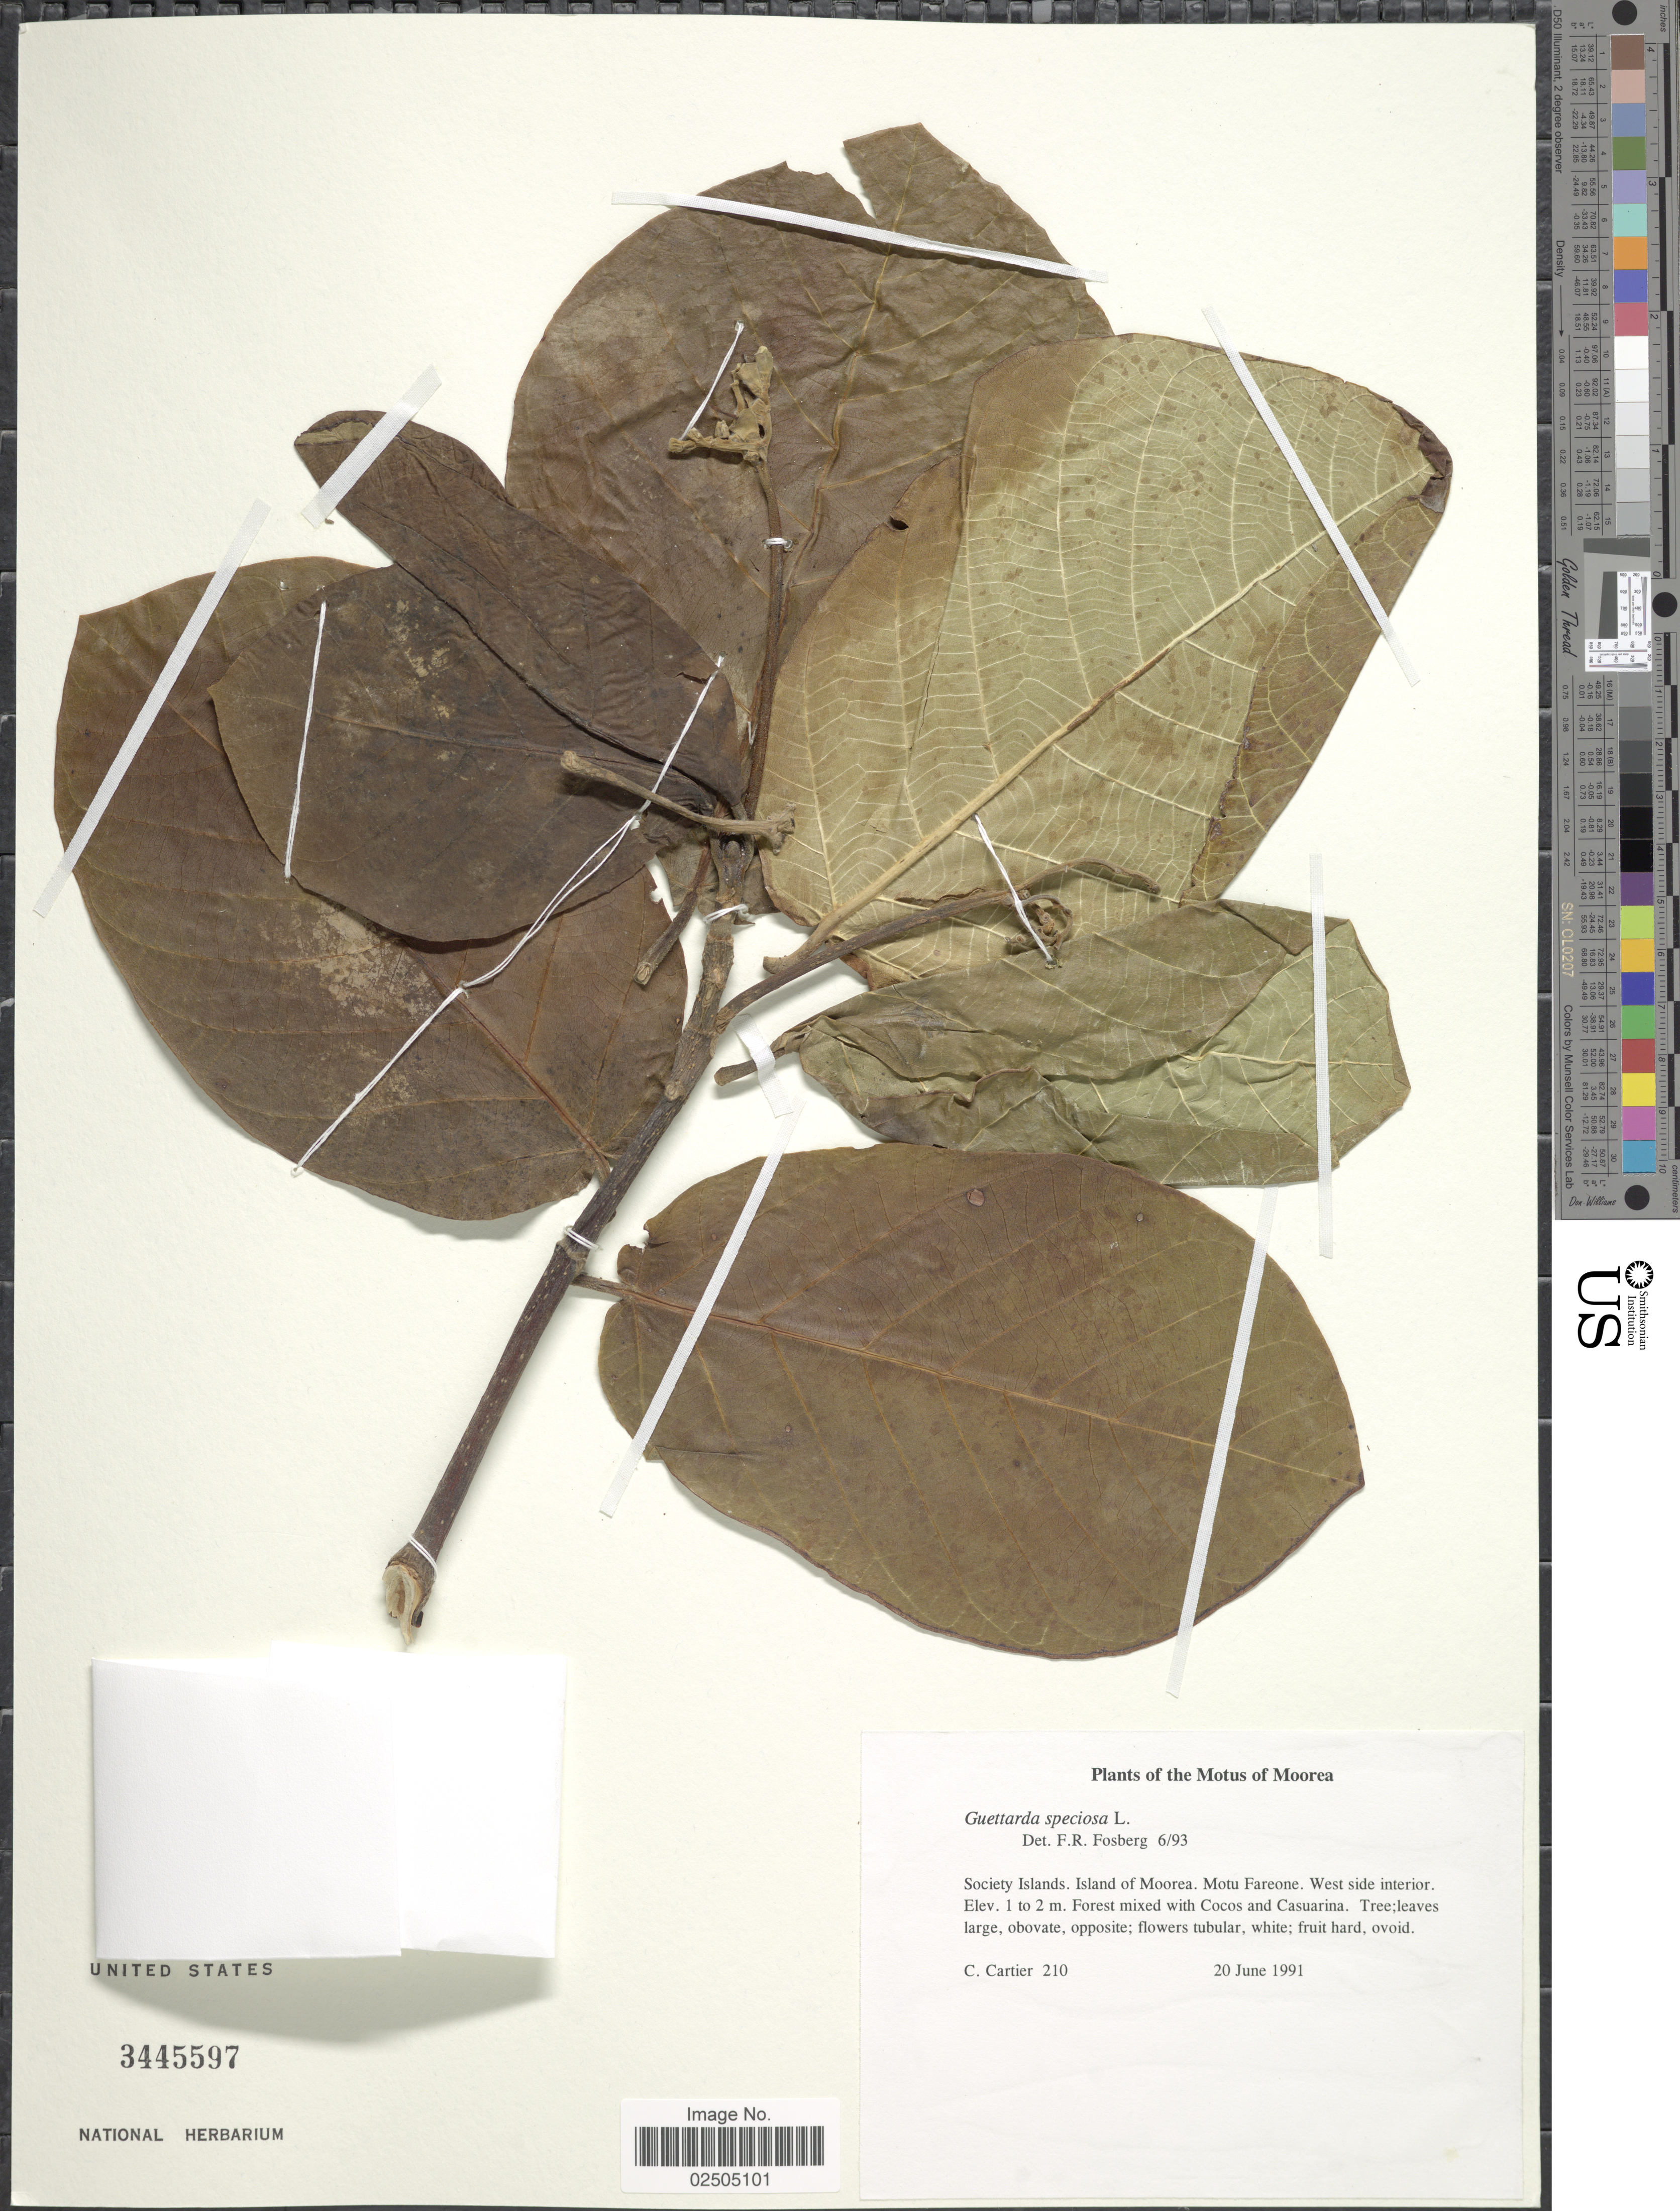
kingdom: Plantae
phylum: Tracheophyta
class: Magnoliopsida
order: Gentianales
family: Rubiaceae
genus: Guettarda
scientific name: Guettarda speciosa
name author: L.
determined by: Fosberg, F. R.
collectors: C. Cartier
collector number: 210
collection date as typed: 20 Jun 1991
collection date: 1991-06-20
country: French Polynesia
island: Moorea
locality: West side interior, Fareone [Society Is.]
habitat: Forest mixed with Cocos and Casuarina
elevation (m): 1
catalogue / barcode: US 3445597